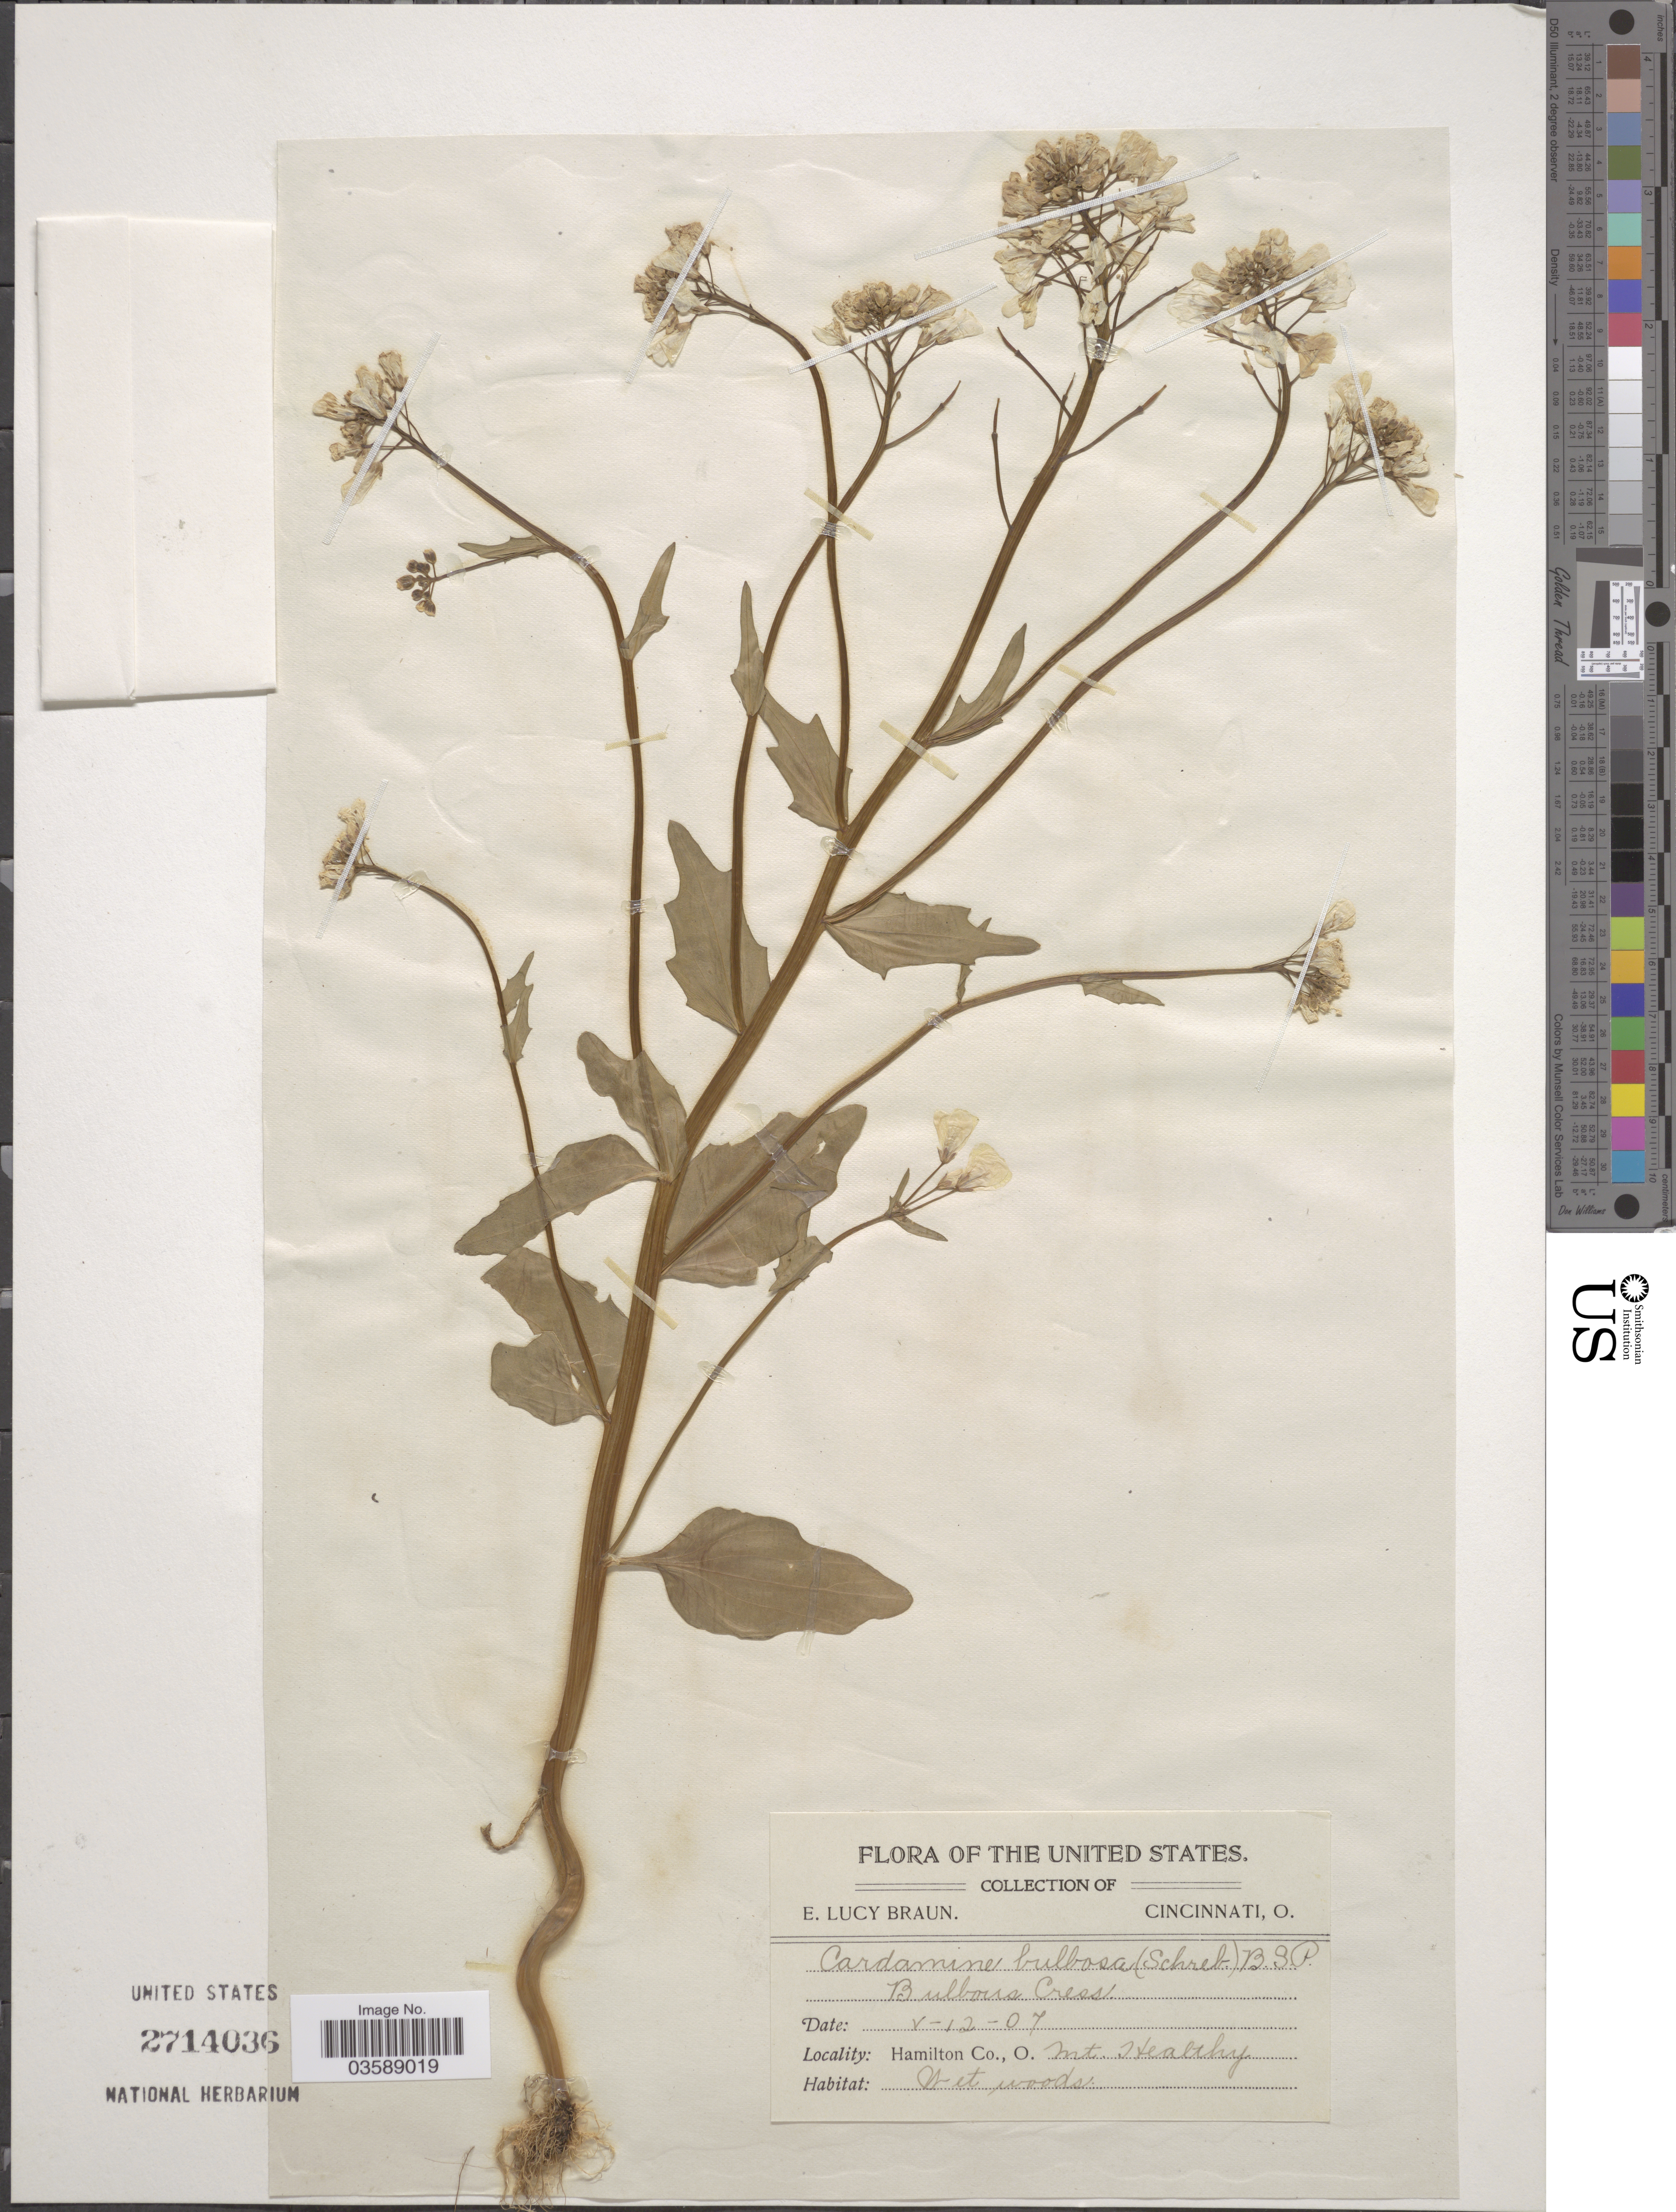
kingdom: Plantae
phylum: Tracheophyta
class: Magnoliopsida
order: Brassicales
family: Brassicaceae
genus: Cardamine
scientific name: Cardamine bulbosa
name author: (Schreb. ex Muhl.) Britton et al.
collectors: E. L. Braun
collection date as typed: Transcribed d/m/y: 12/5/7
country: United States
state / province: Ohio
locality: Hamilton Co. Mt. Healthy.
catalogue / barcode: US 2714036